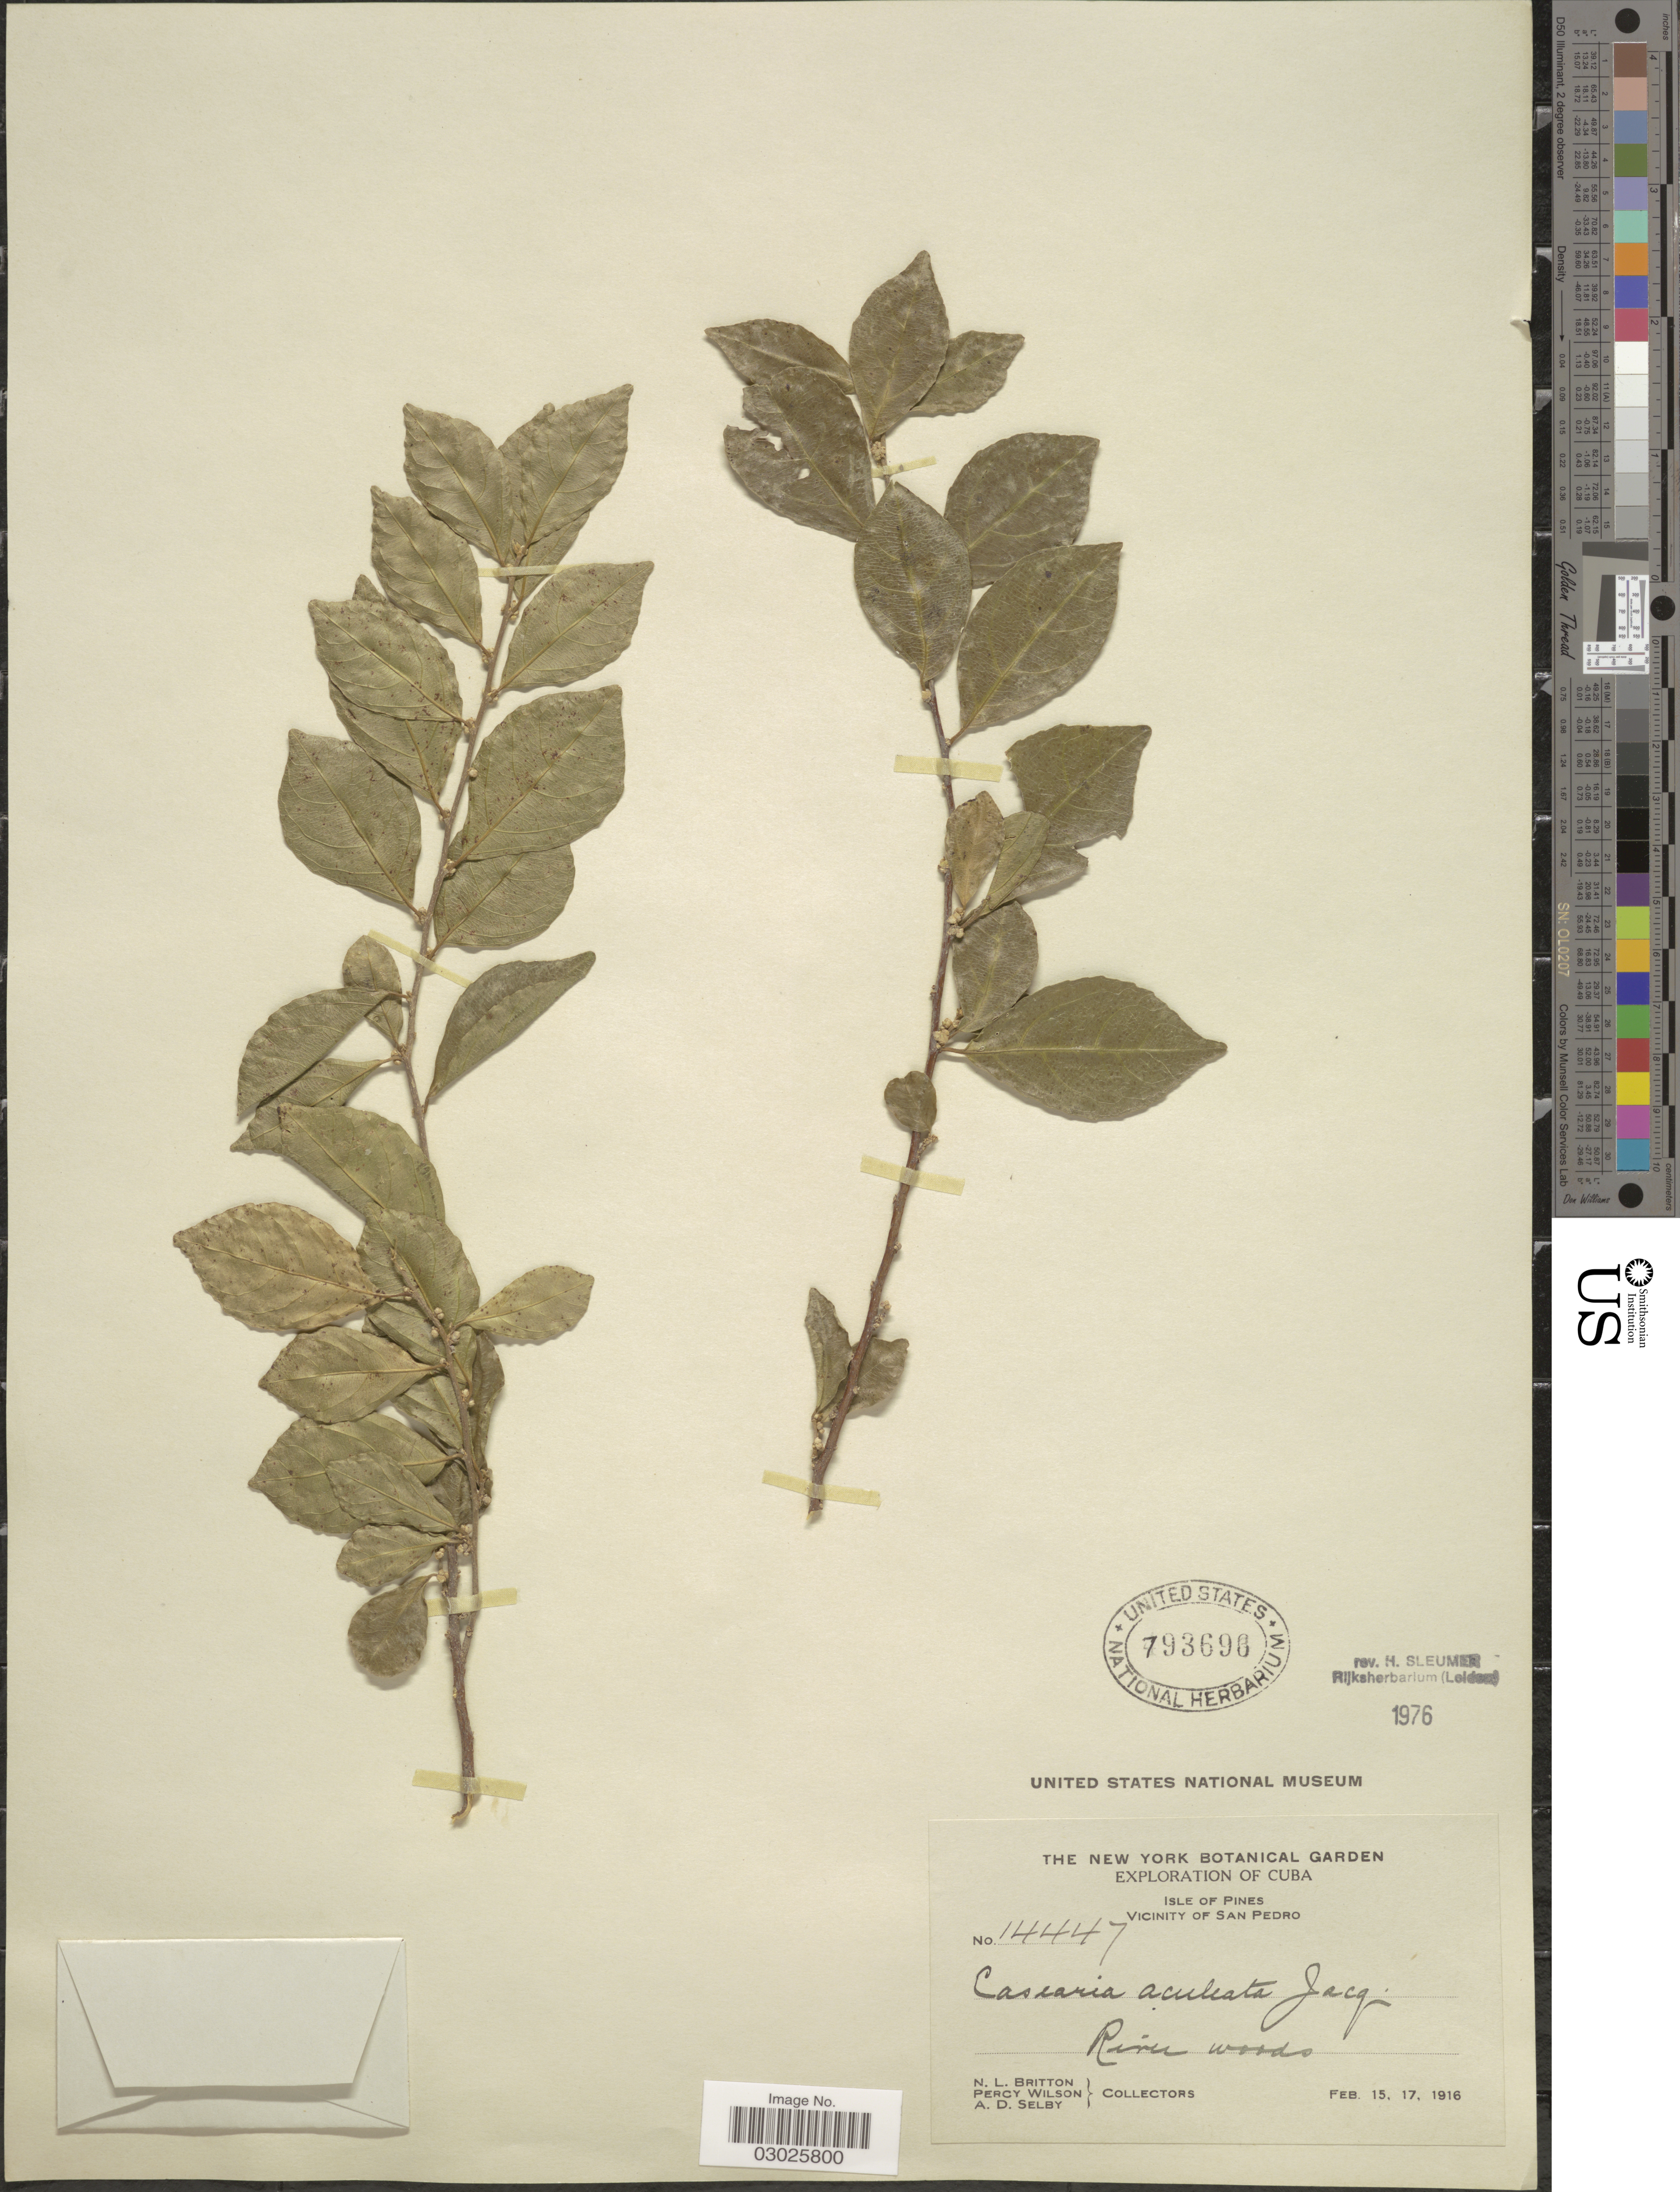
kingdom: Plantae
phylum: Tracheophyta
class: Magnoliopsida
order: Malpighiales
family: Salicaceae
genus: Casearia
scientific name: Casearia aculeata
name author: Jacq.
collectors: N. Britton, P. Wilson & Bro. León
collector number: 14447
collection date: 1916-02-15/1916-02-17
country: Cuba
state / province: Isla de la Juventud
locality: Isle of Pines, Vicinity of San Pedro. River woods.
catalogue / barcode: US 793696